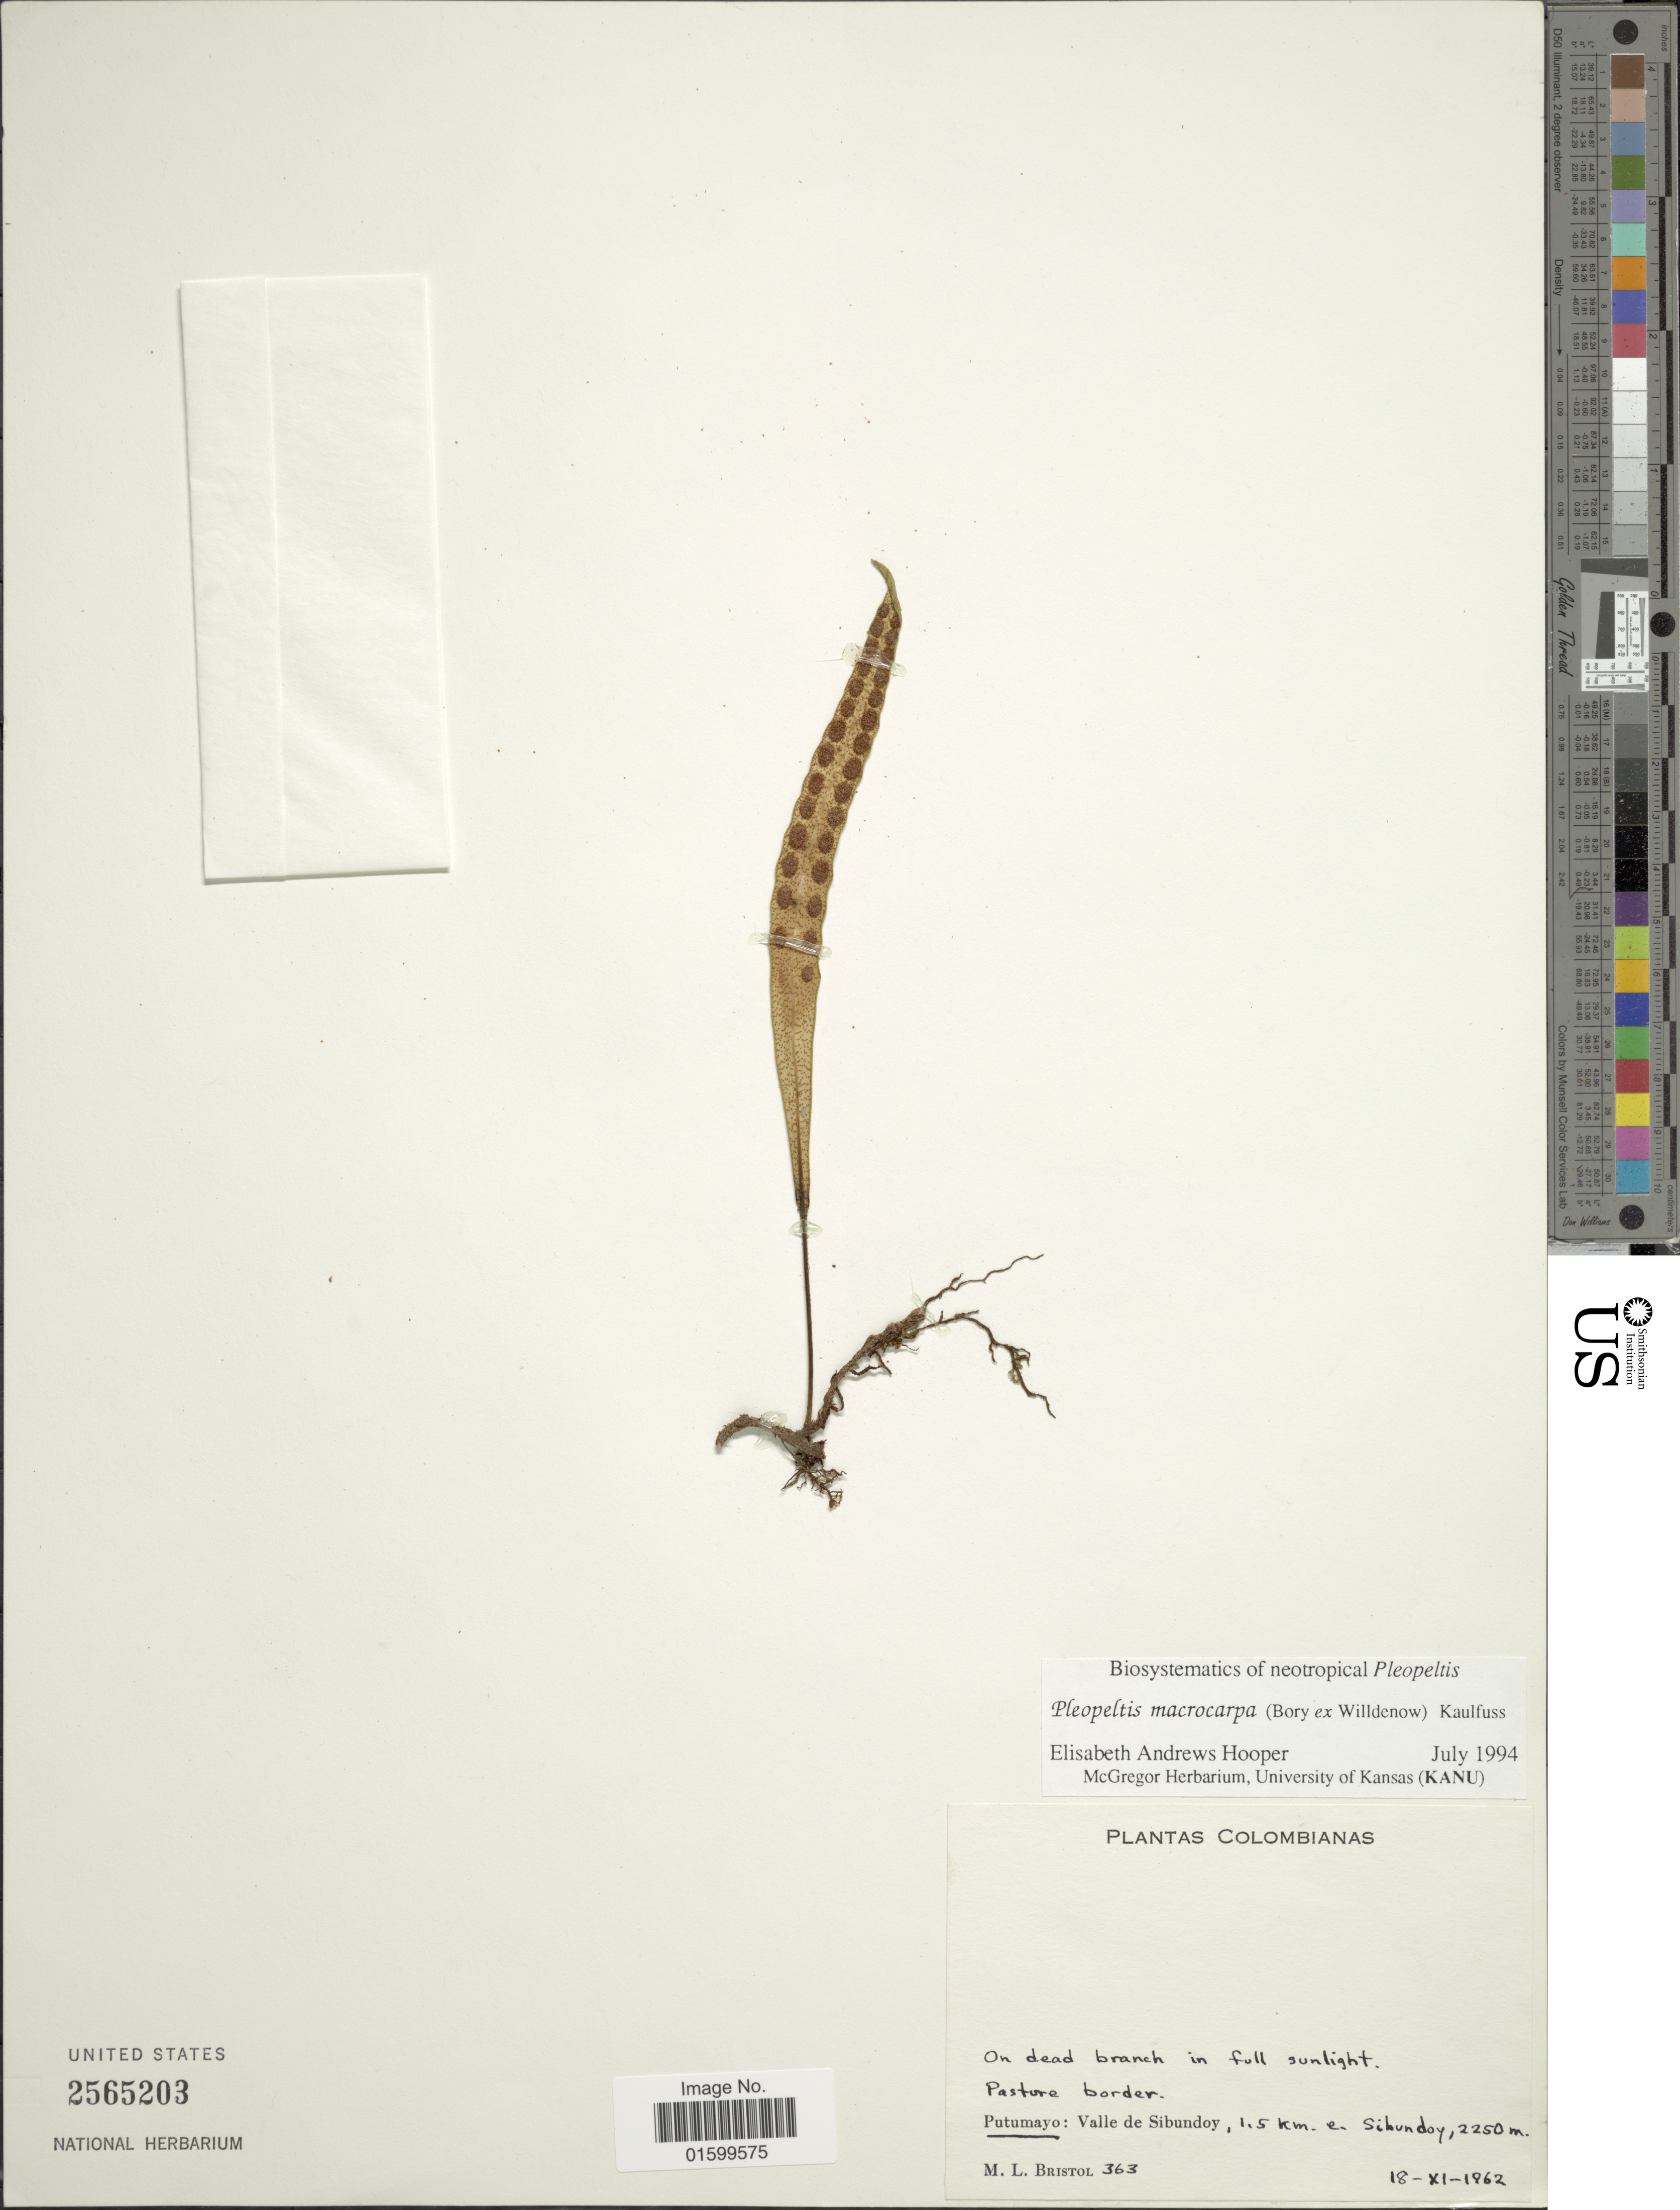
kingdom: Plantae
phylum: Tracheophyta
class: Polypodiopsida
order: Polypodiales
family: Polypodiaceae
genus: Pleopeltis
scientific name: Pleopeltis macrocarpa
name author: (Bory ex Willd.) Kaulf.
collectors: M. L. Bristol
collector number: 363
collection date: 1862-11-18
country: Colombia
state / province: Putumayo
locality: Colombianas, Putumayo: Valle de Sibundoy, 1.5 km e. Sibundoy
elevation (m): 2250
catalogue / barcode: US 2365203